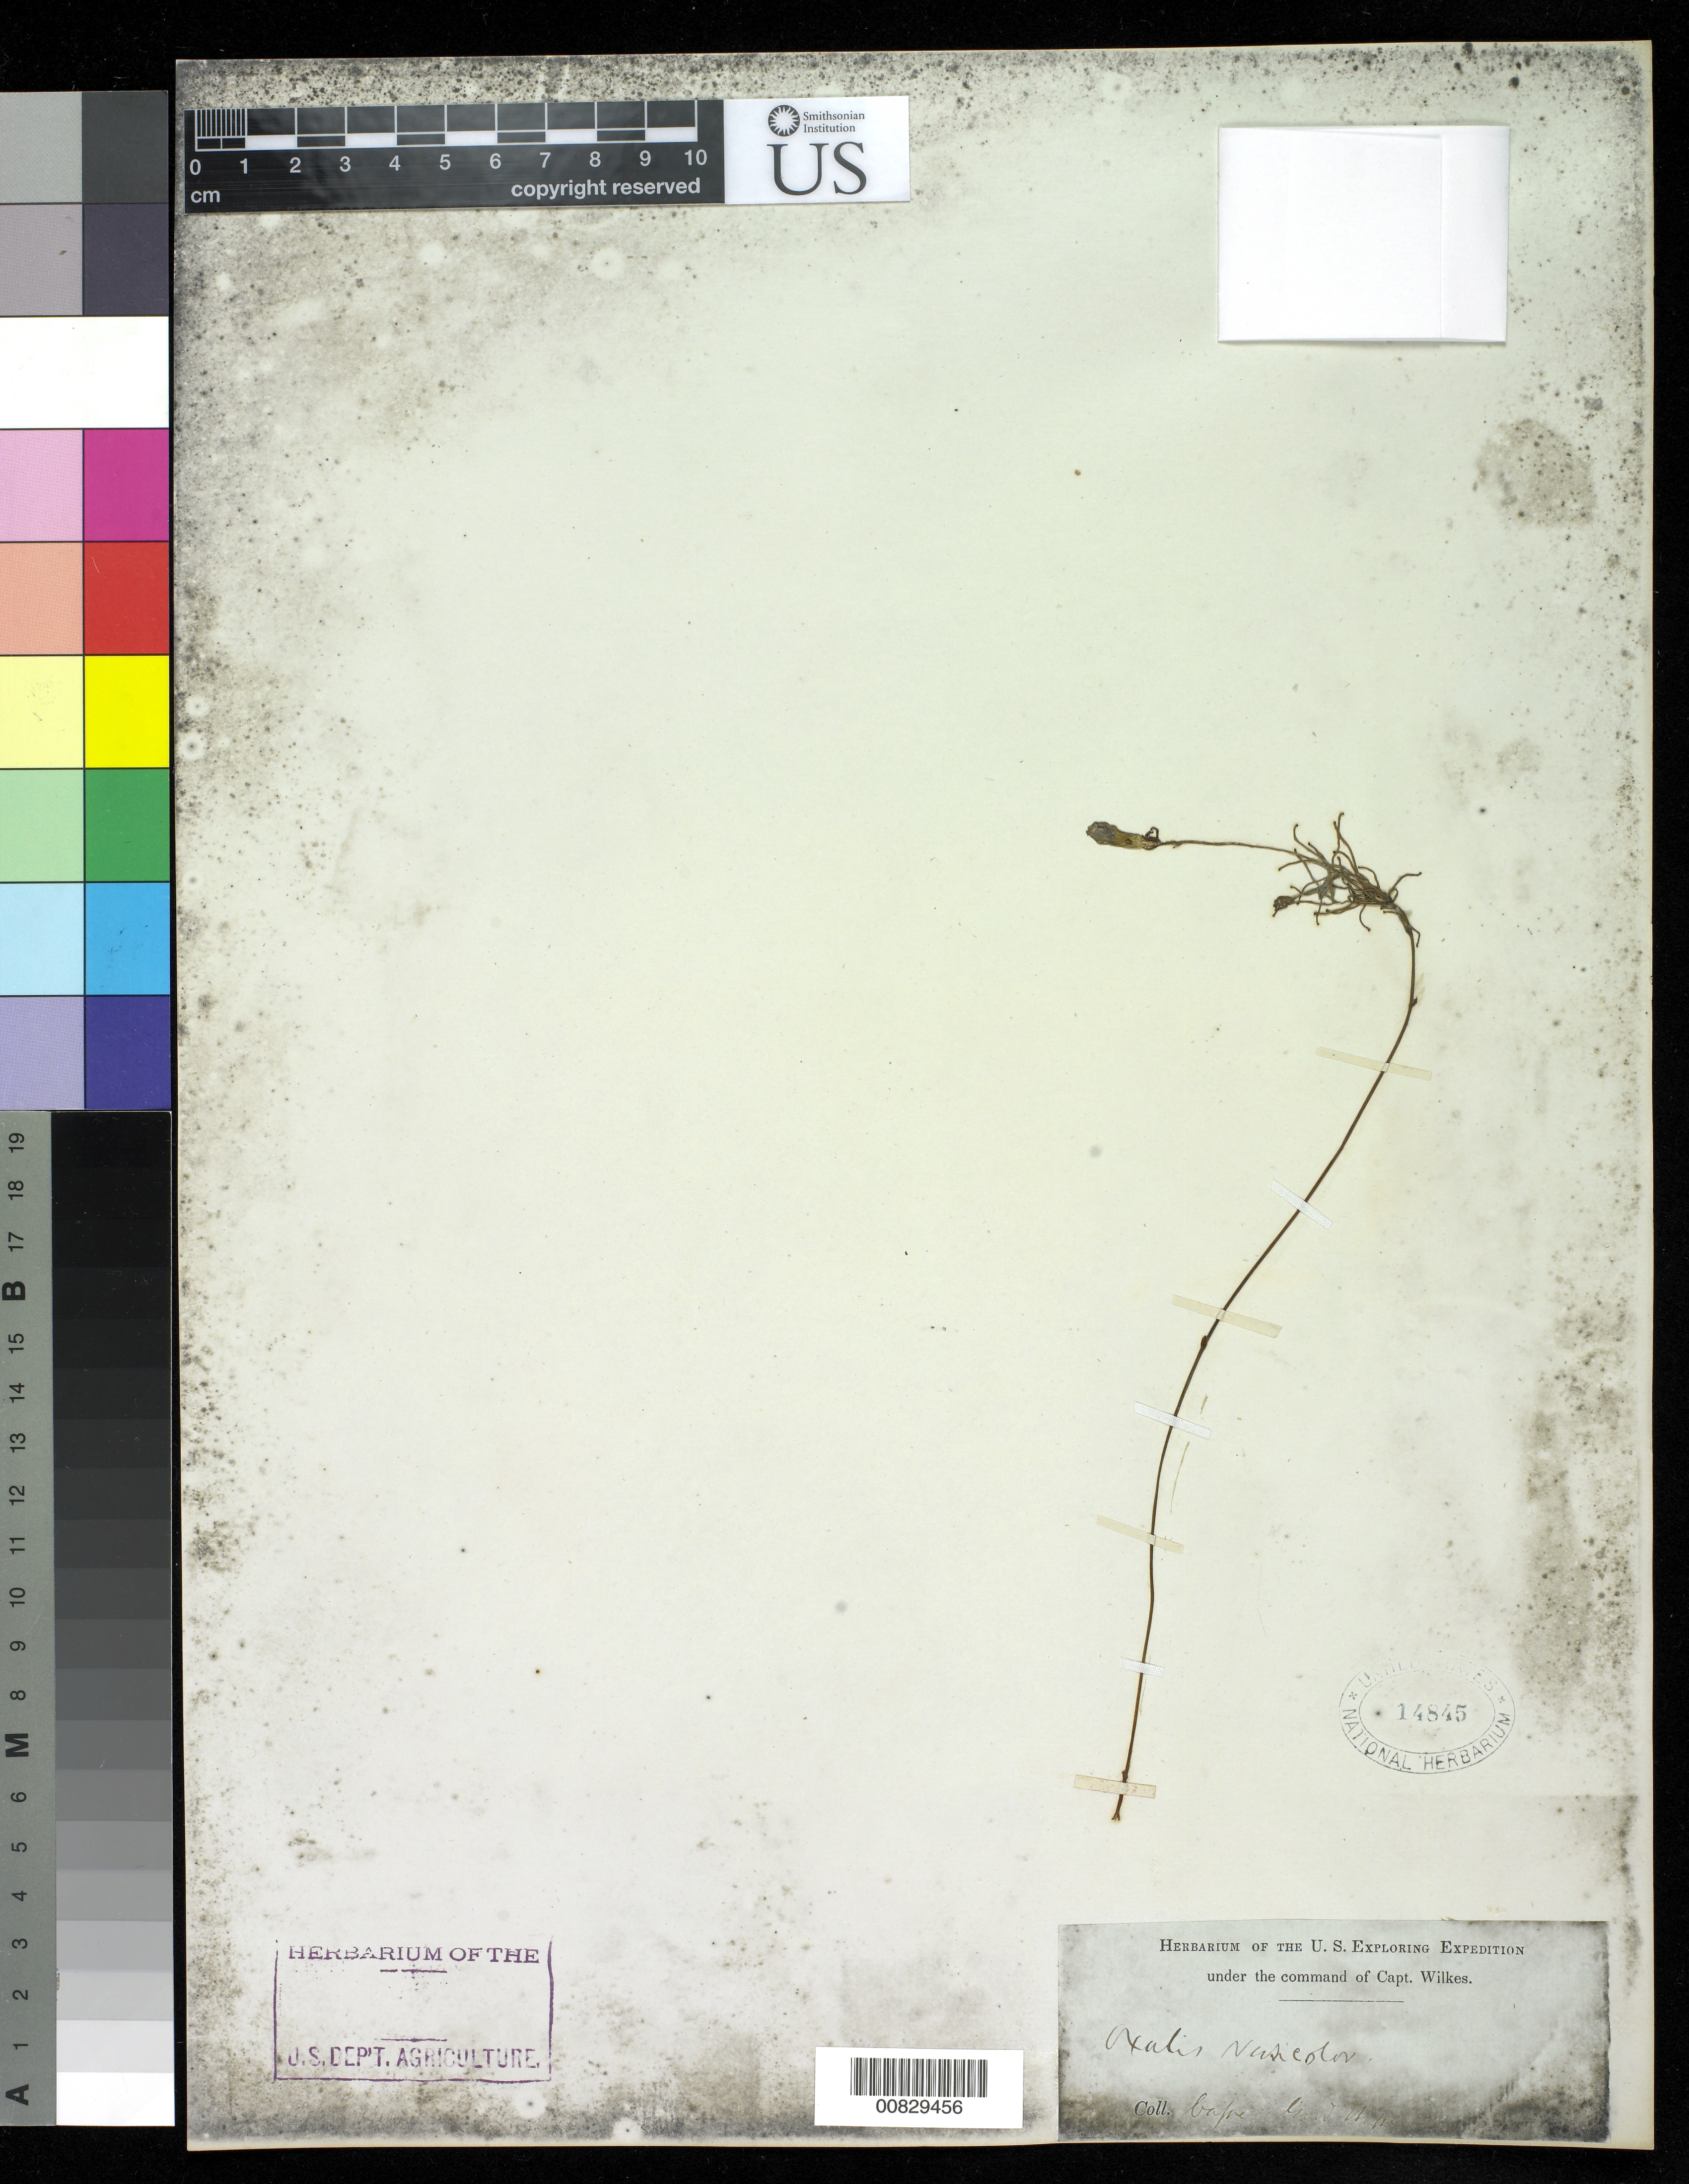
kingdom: Plantae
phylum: Tracheophyta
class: Magnoliopsida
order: Oxalidales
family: Oxalidaceae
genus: Oxalis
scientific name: Oxalis versicolor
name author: L.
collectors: Wilkes Explor. Exped.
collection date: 1838/1842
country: South Africa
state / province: Western Cape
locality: Cape of Good Hope. Cape Town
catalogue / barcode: US 14845